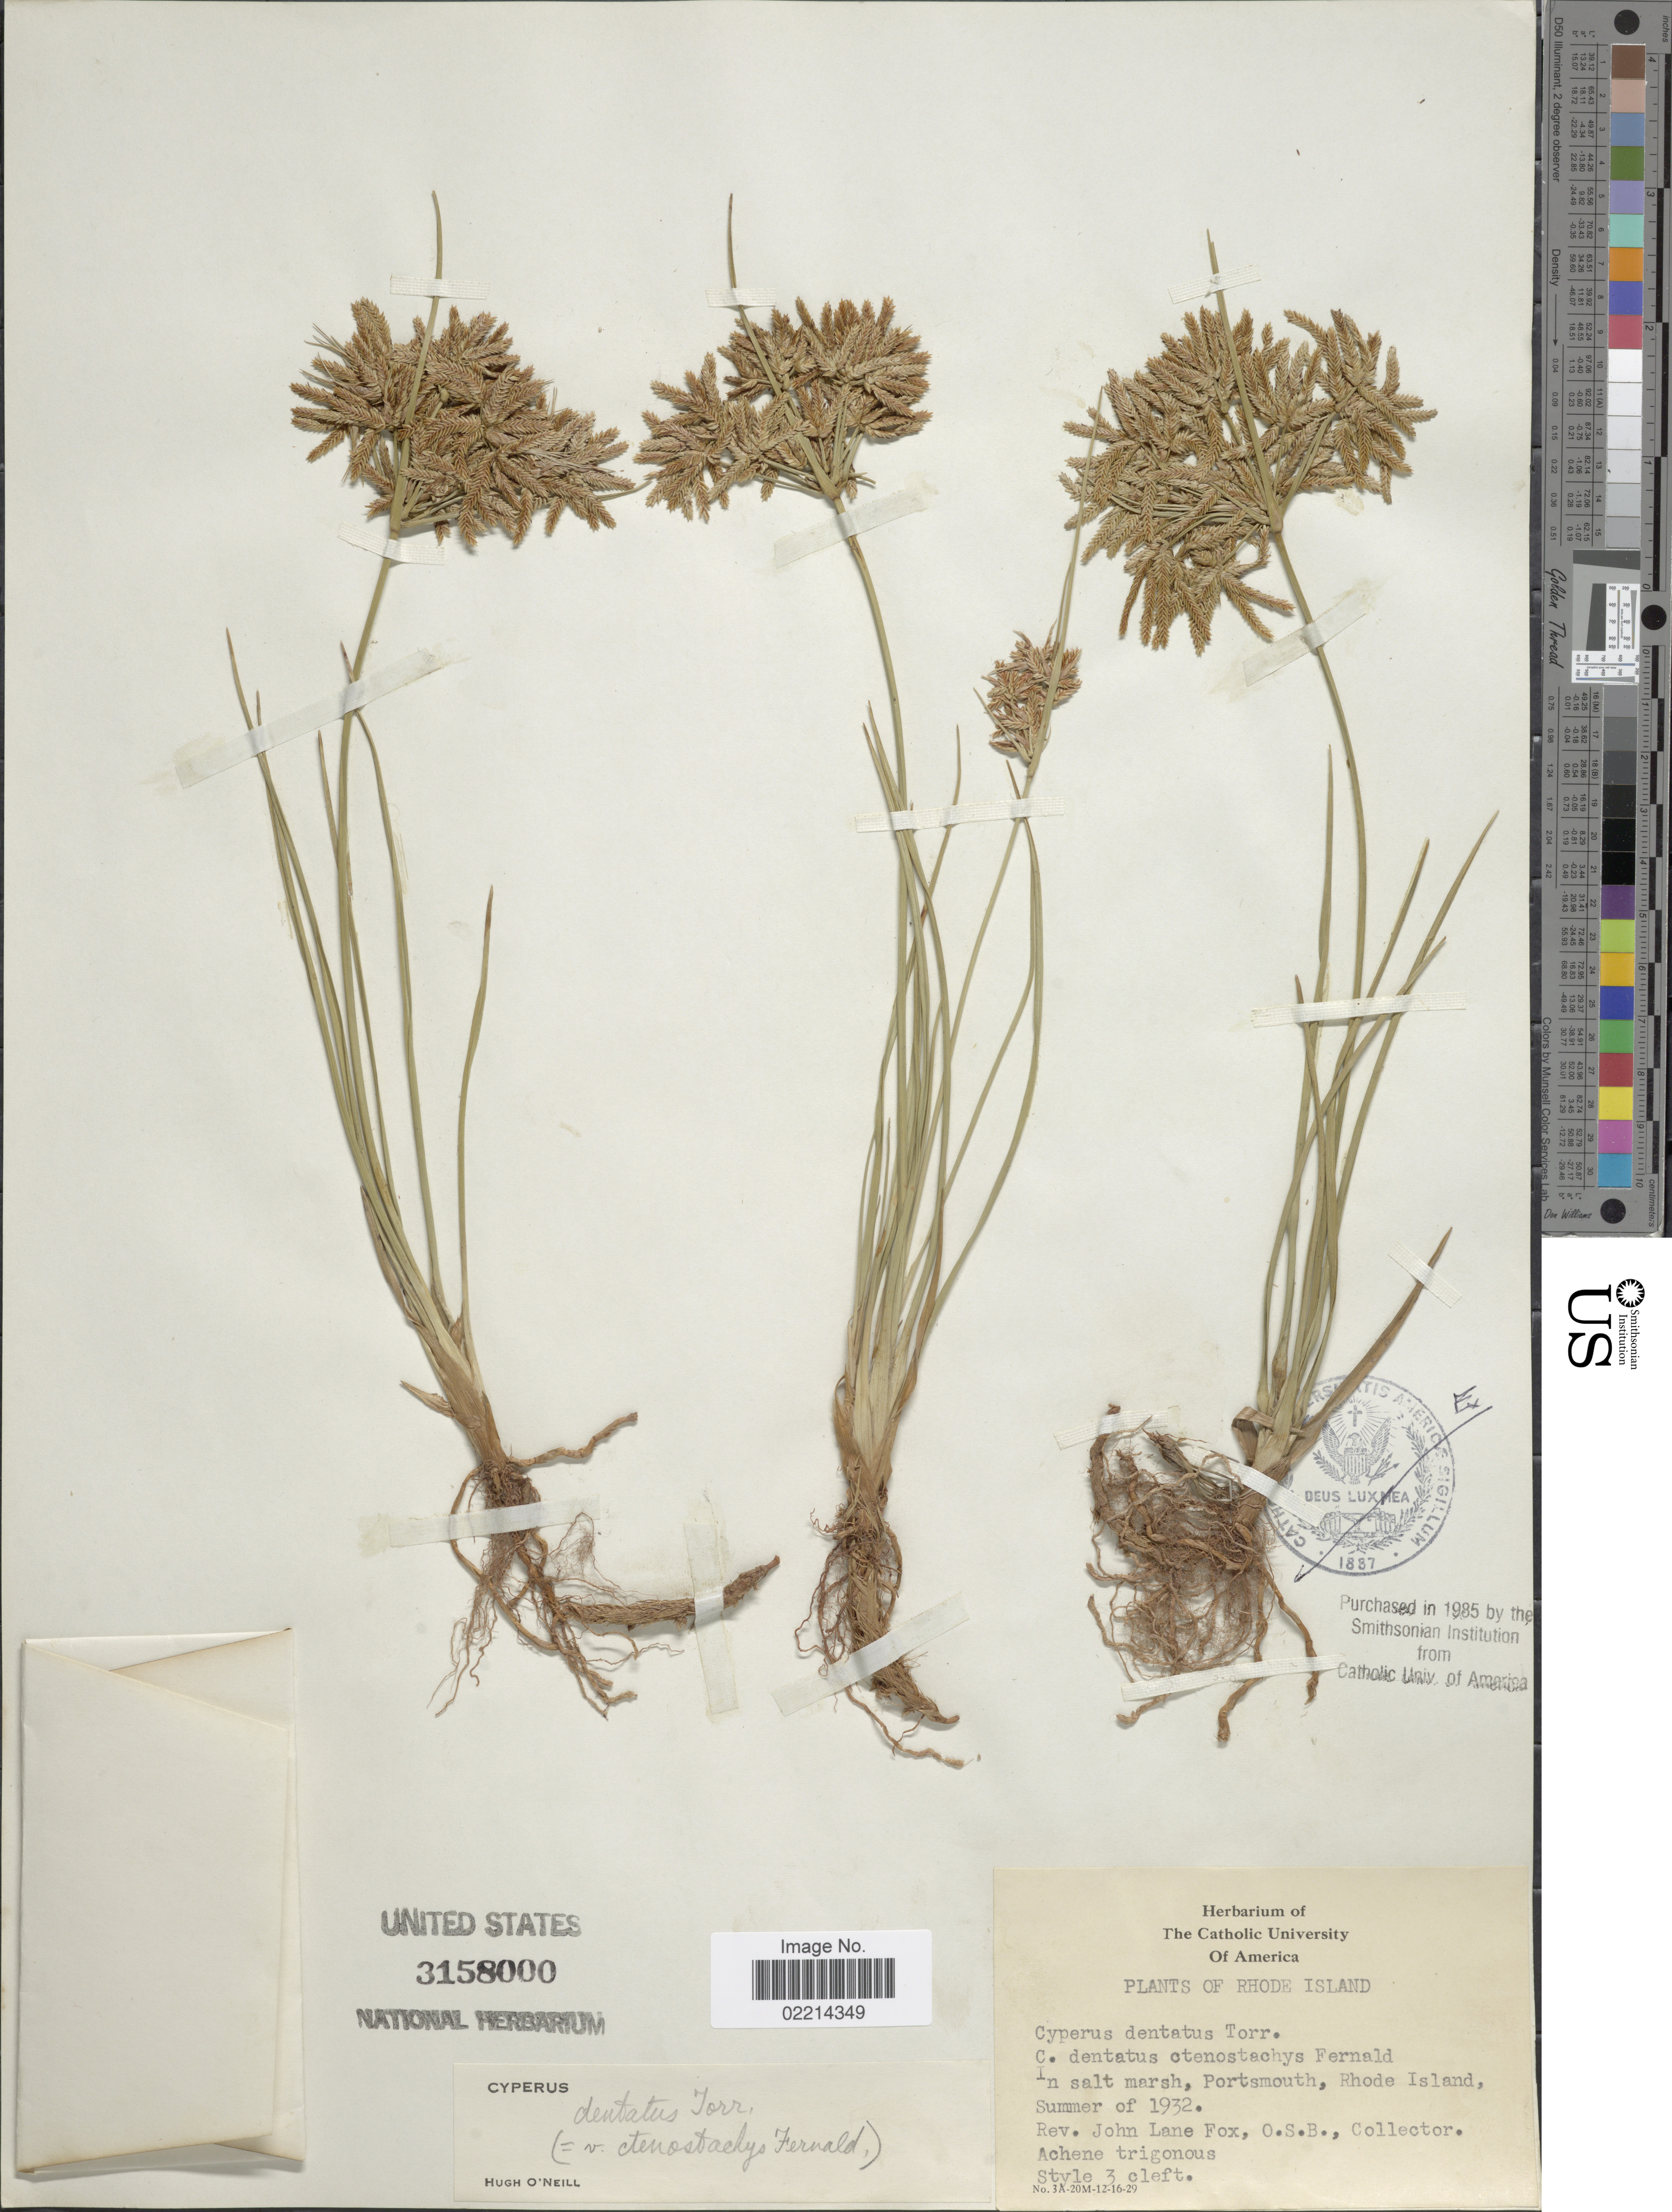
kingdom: Plantae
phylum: Tracheophyta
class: Liliopsida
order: Poales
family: Cyperaceae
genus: Cyperus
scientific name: Cyperus dentatus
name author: Torr.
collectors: J. Fox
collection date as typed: summer of 1932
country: United States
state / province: Rhode Island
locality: In salt marsh, Portsmouth, Rhode Island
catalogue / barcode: US 3158000